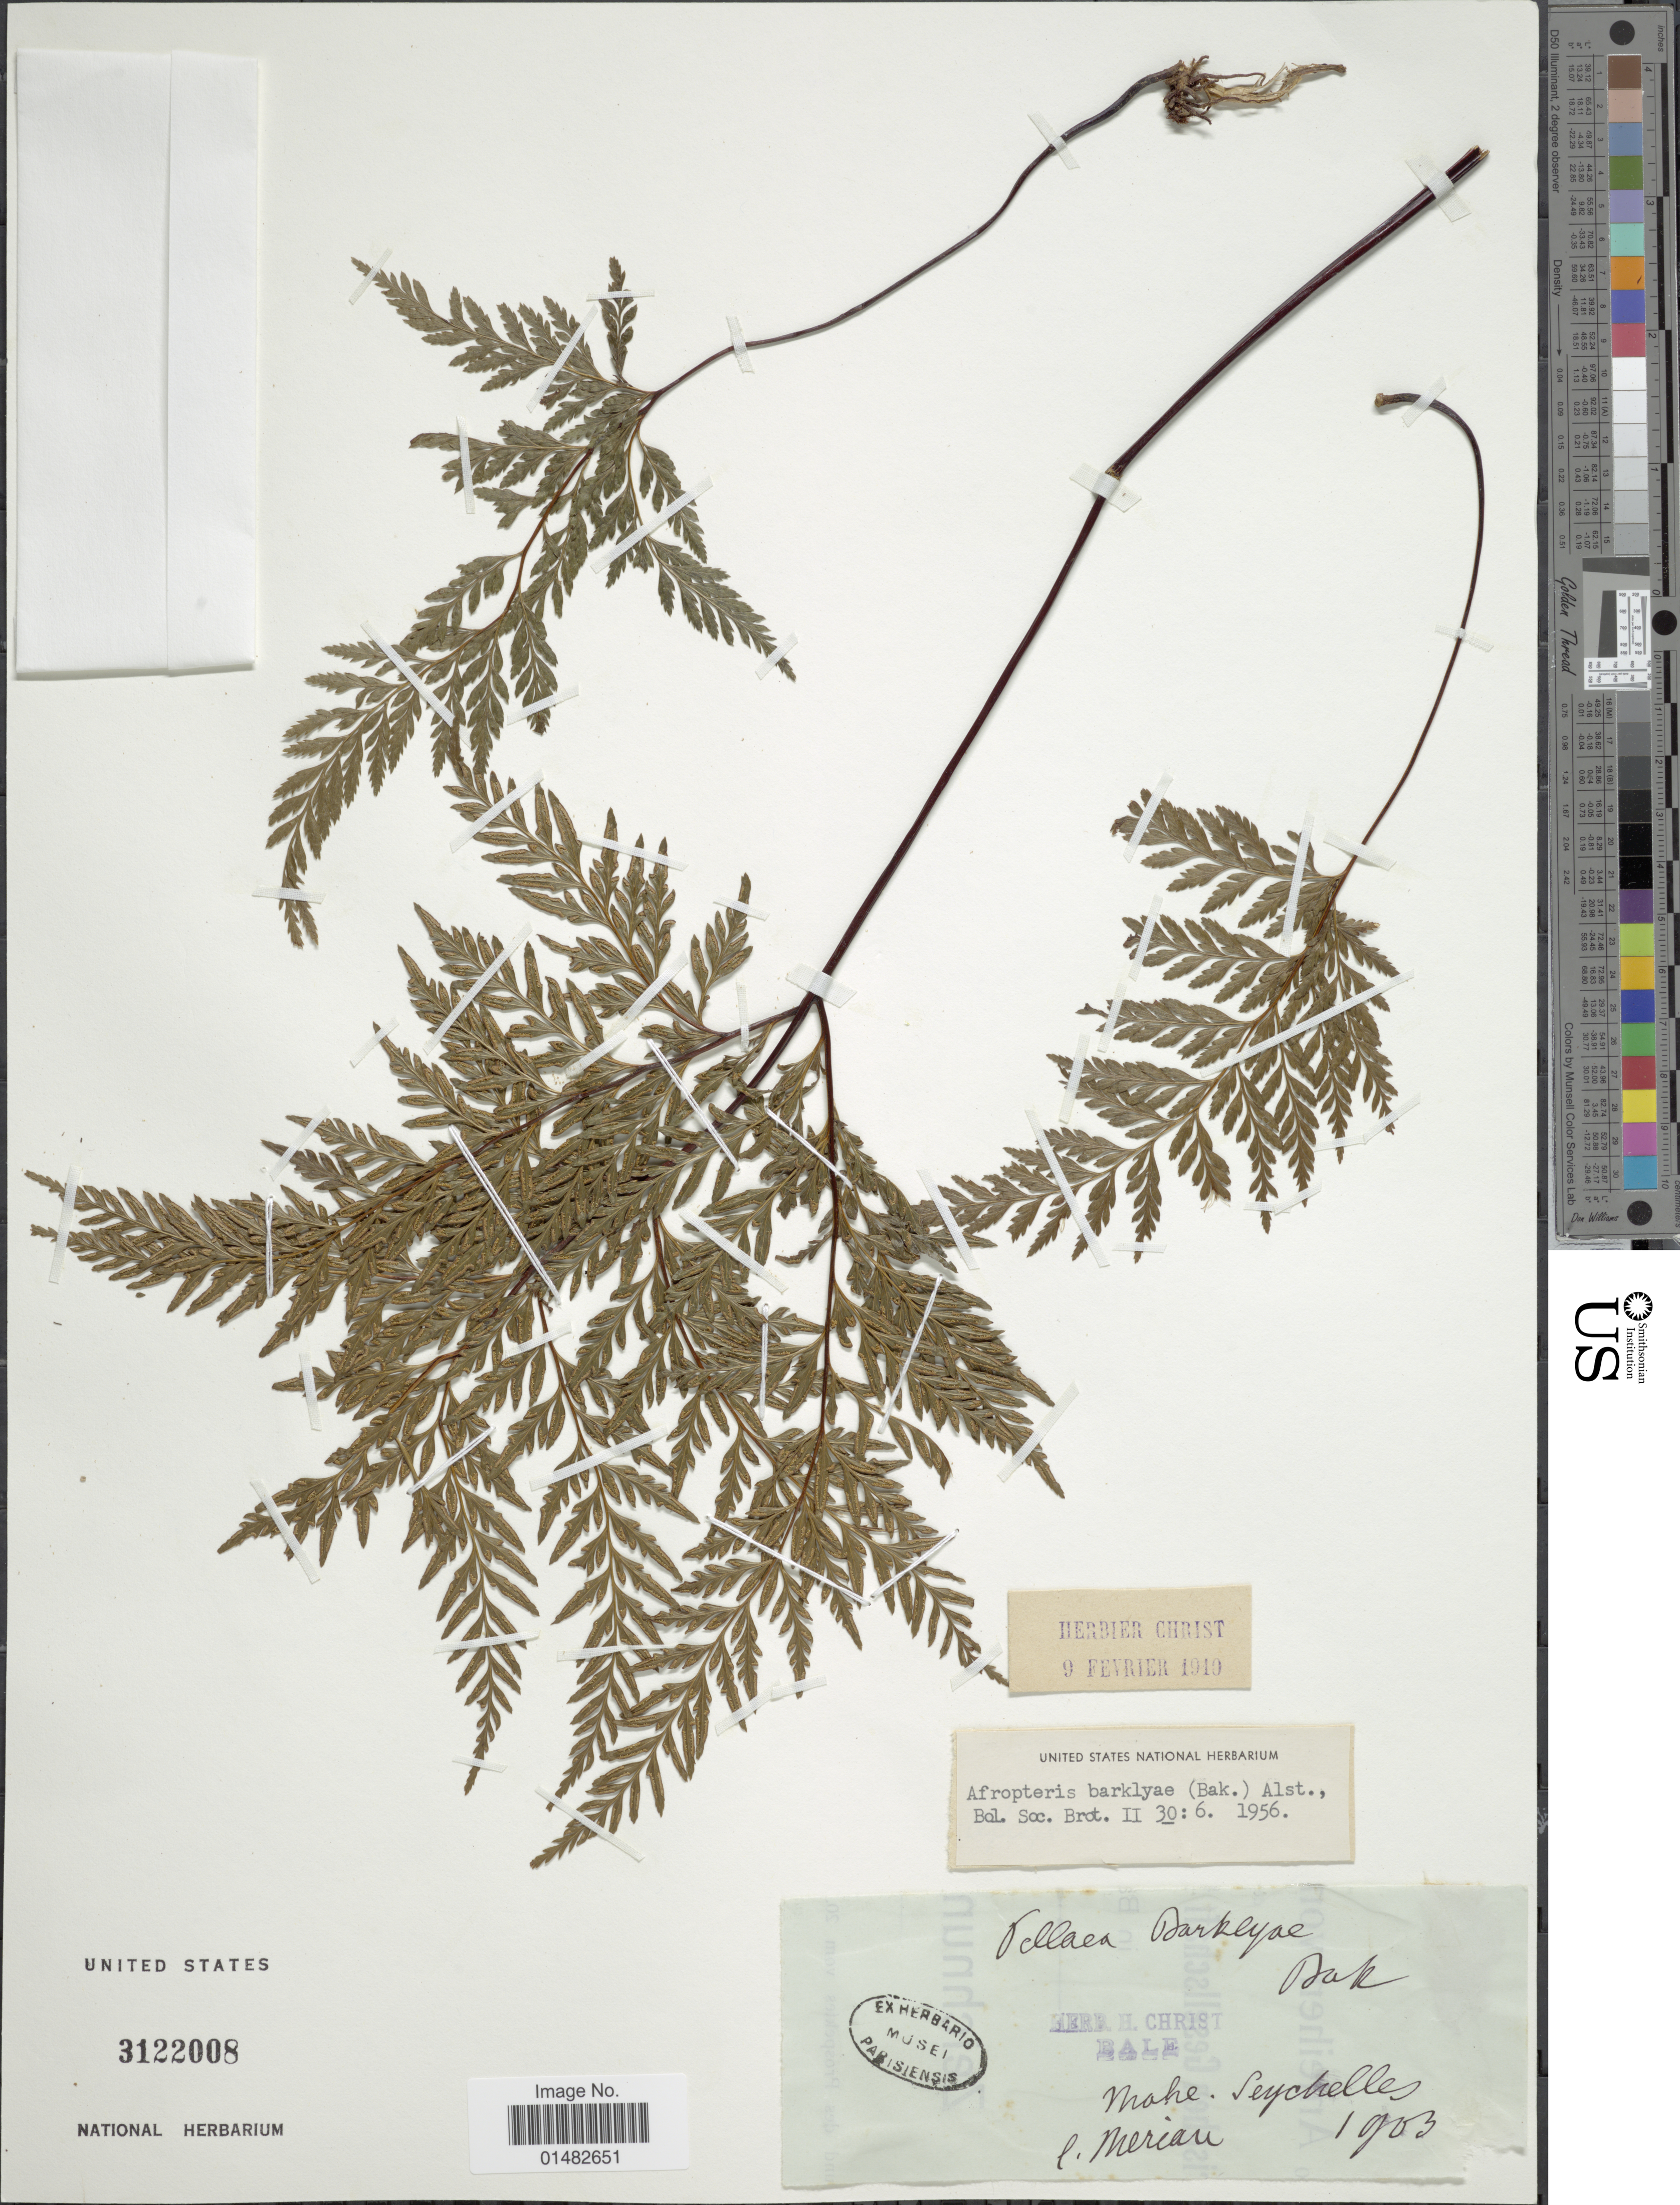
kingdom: Plantae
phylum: Tracheophyta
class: Polypodiopsida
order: Polypodiales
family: Pteridaceae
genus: Pteris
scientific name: Pteris barkleyae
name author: (Hook.) Mett. ex Kuhn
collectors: Meriau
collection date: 1903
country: Seychelles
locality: Mohe, Seychelles [interpreted]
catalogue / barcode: US 3122008